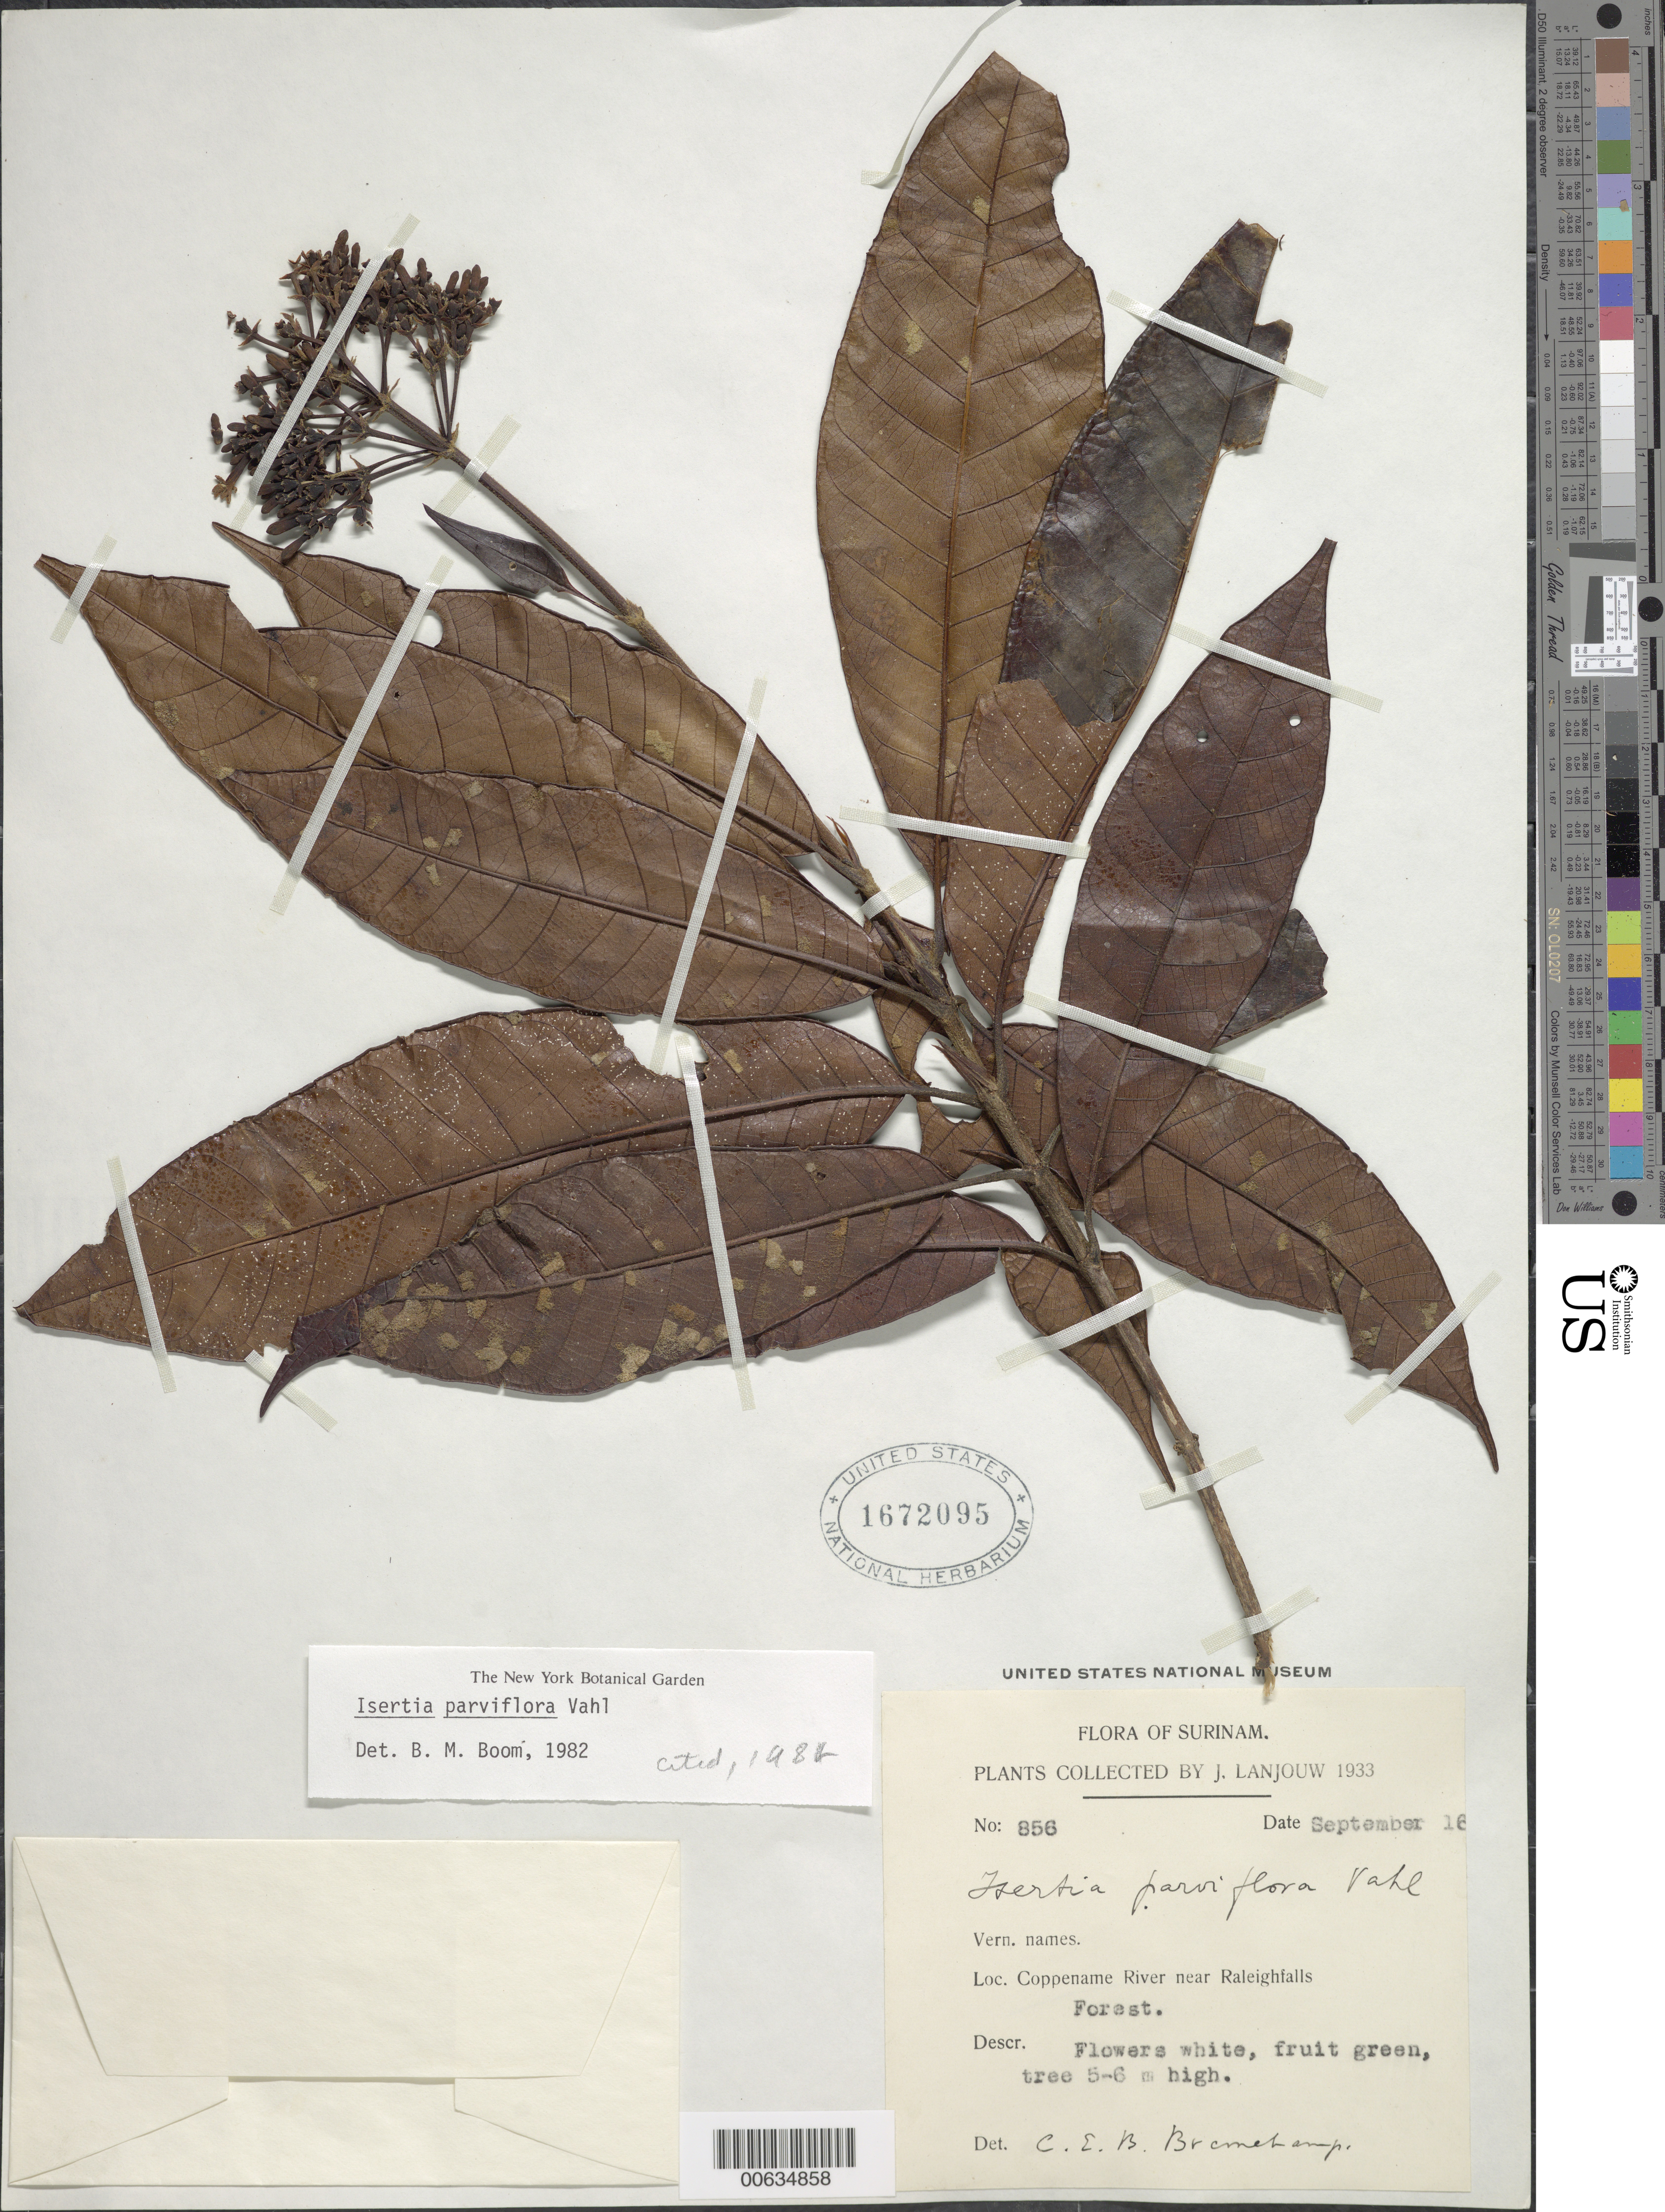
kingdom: Plantae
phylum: Tracheophyta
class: Magnoliopsida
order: Gentianales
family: Rubiaceae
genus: Isertia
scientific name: Isertia parviflora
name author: Vahl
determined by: Boom, B. M.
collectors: J. Lanjouw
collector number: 856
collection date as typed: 16-Sep-33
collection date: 1933-09-16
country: Suriname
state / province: Saramacca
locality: Coppename R., near Raleigh Falls, Voltzberg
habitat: Forest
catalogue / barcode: US 1672095